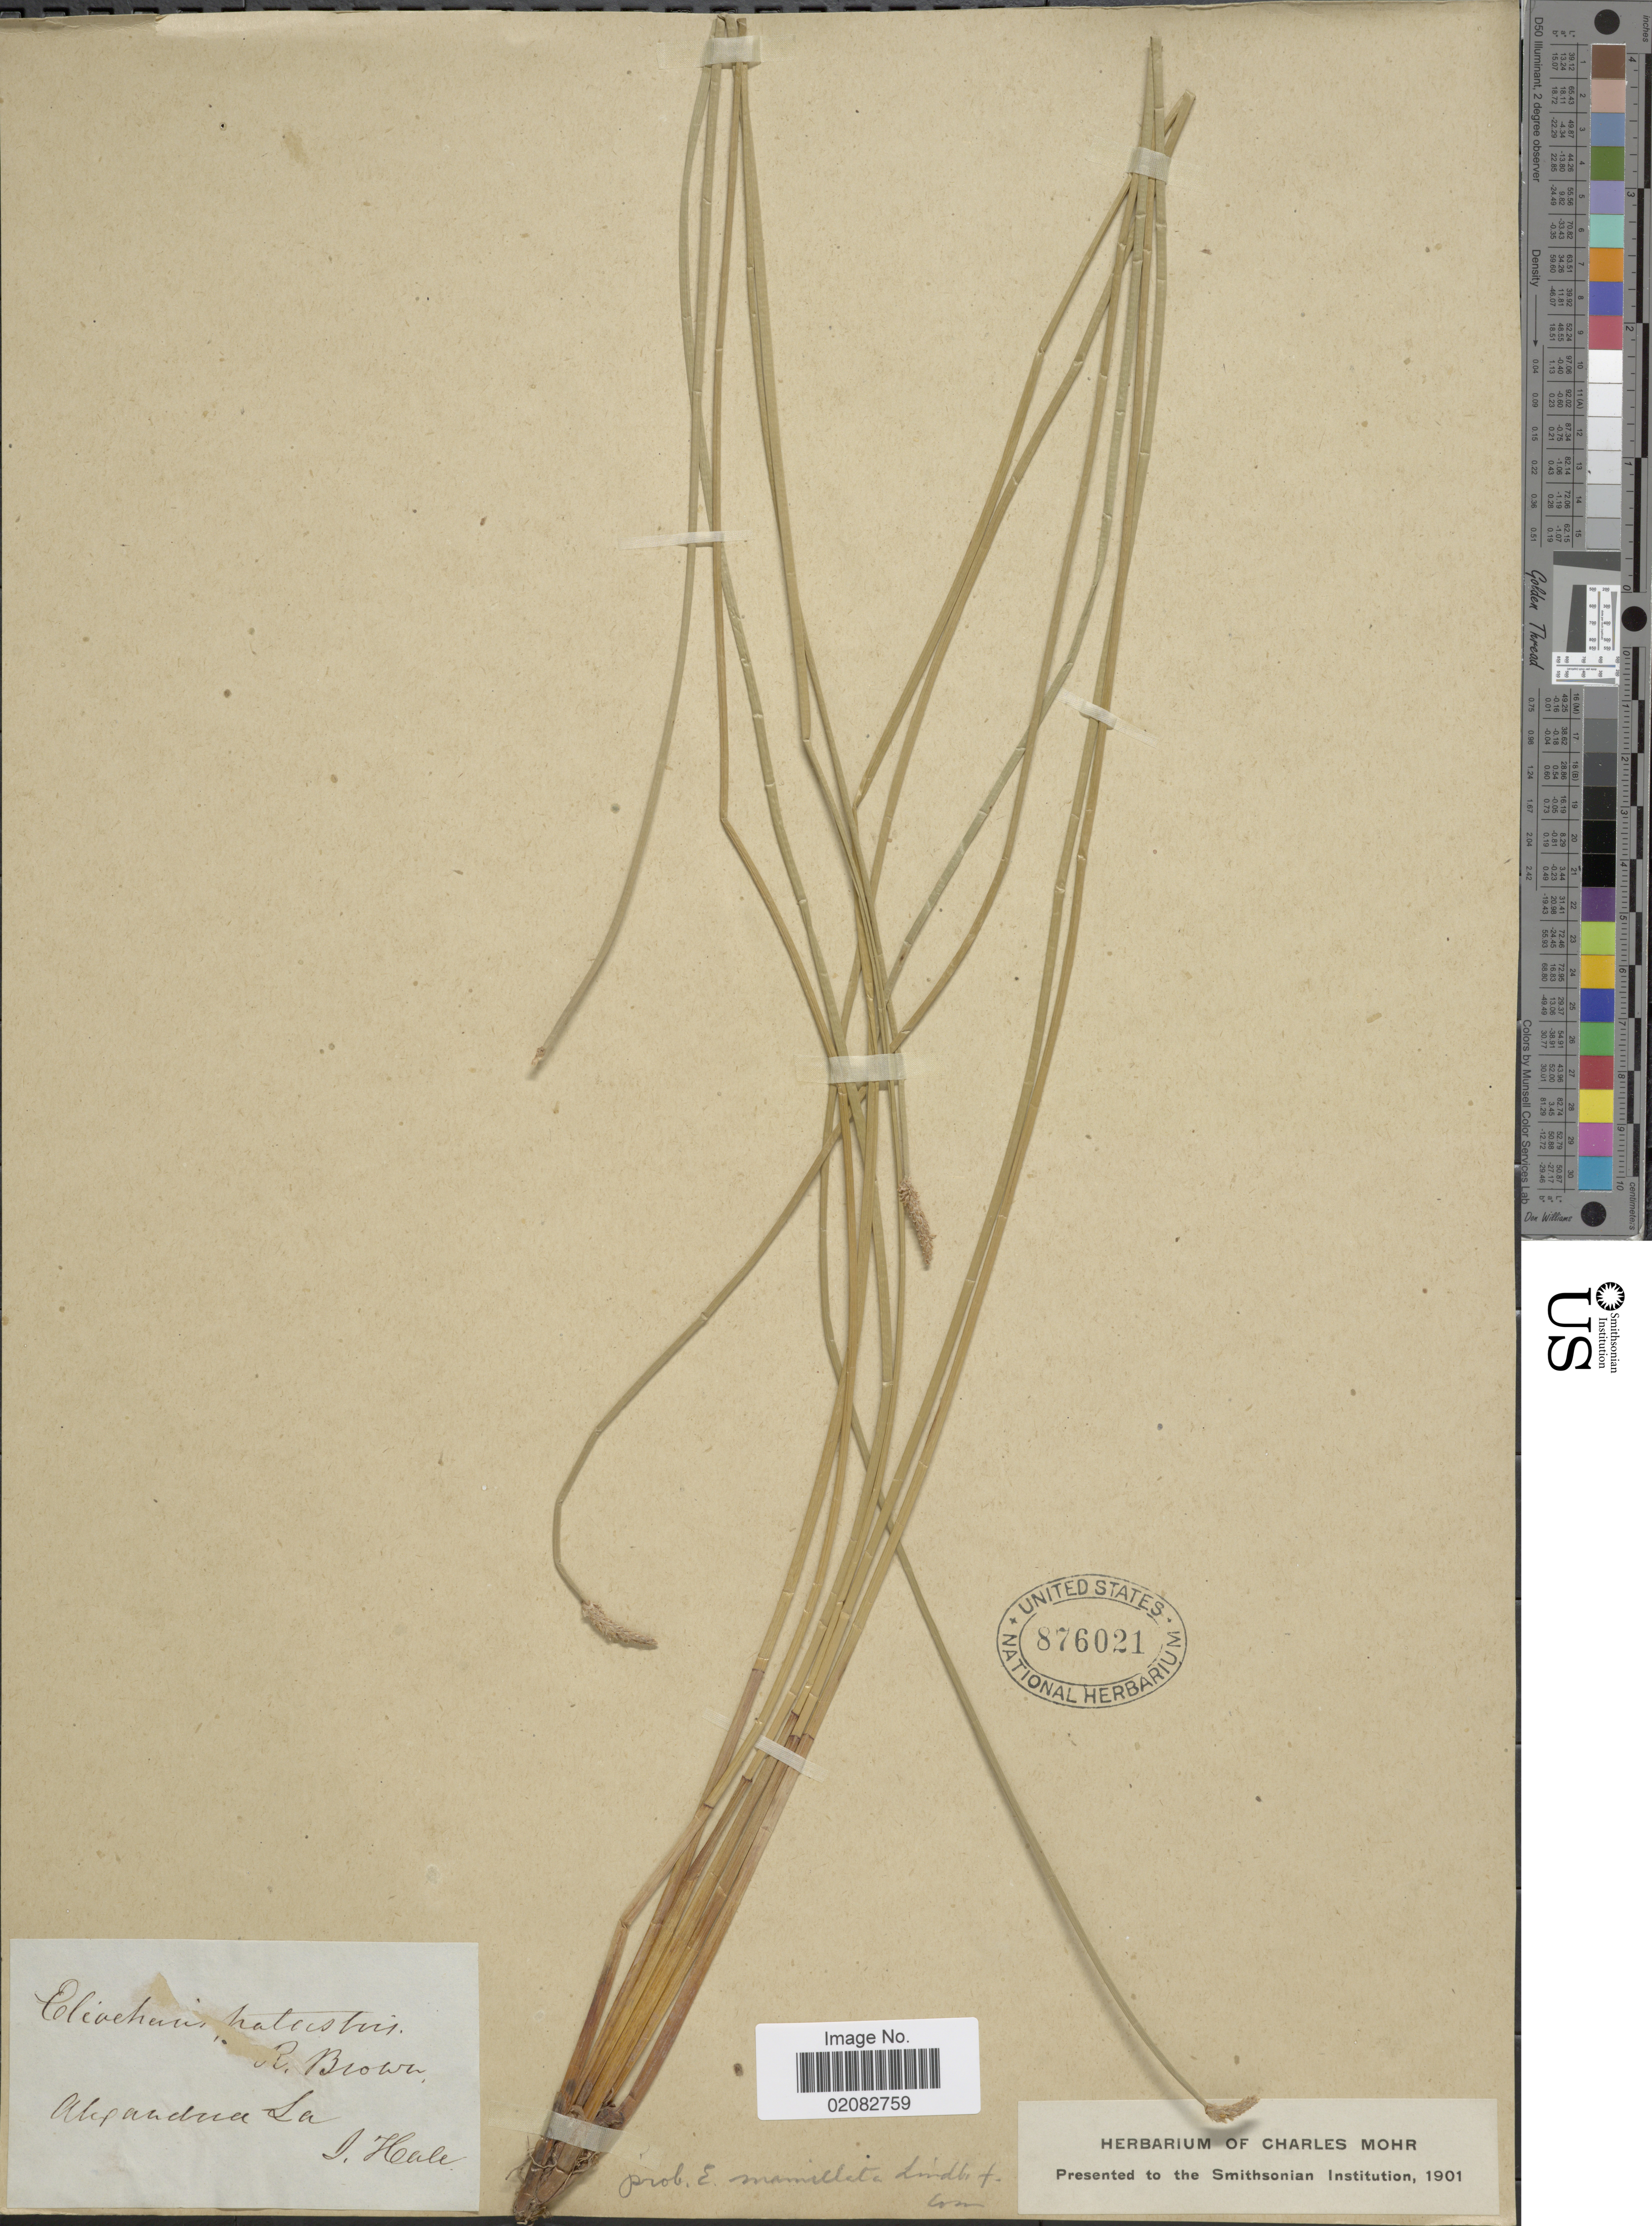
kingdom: Plantae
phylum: Tracheophyta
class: Liliopsida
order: Poales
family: Cyperaceae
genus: Eleocharis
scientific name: Eleocharis macrostachya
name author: Britton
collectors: J. Hale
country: United States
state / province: Louisiana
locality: Alexandria.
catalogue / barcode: US 876021